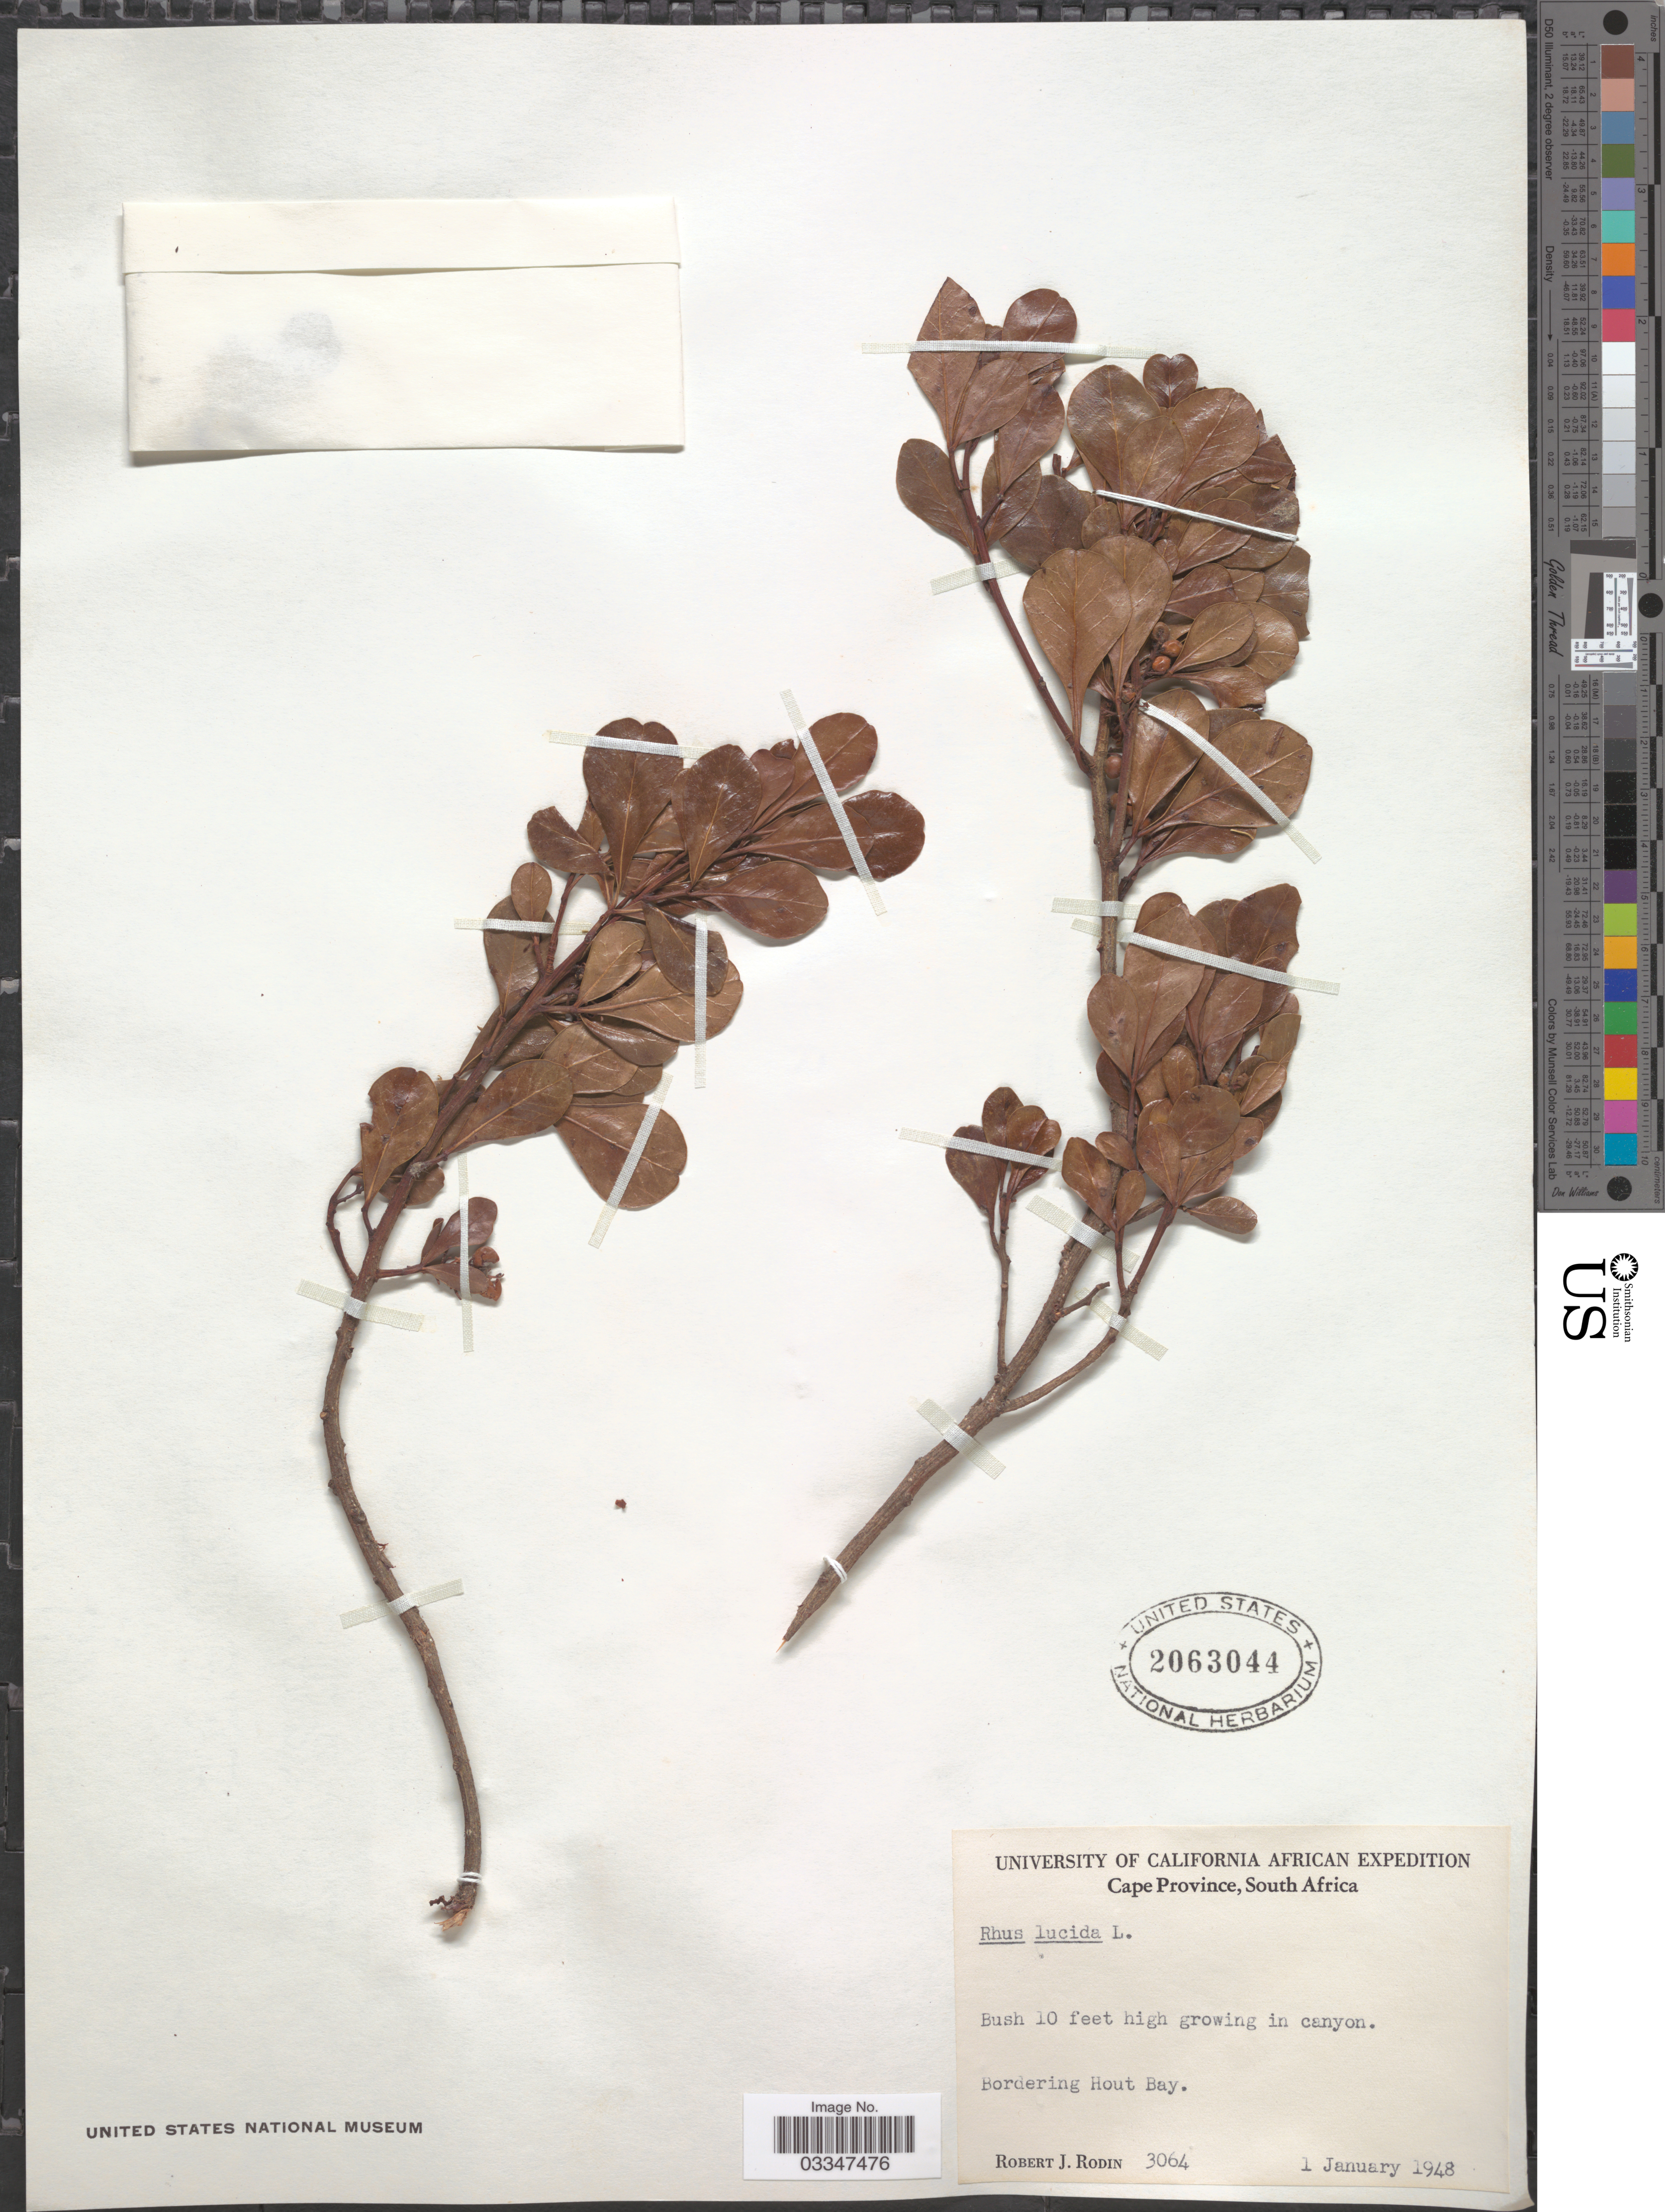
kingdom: Plantae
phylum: Tracheophyta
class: Magnoliopsida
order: Sapindales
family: Anacardiaceae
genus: Rhus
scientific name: Rhus lucida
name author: L.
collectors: R. J. Rodin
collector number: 3064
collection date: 1948-01-01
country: South Africa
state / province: Western Cape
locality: Bordering Hout Bay.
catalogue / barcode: US 2063044